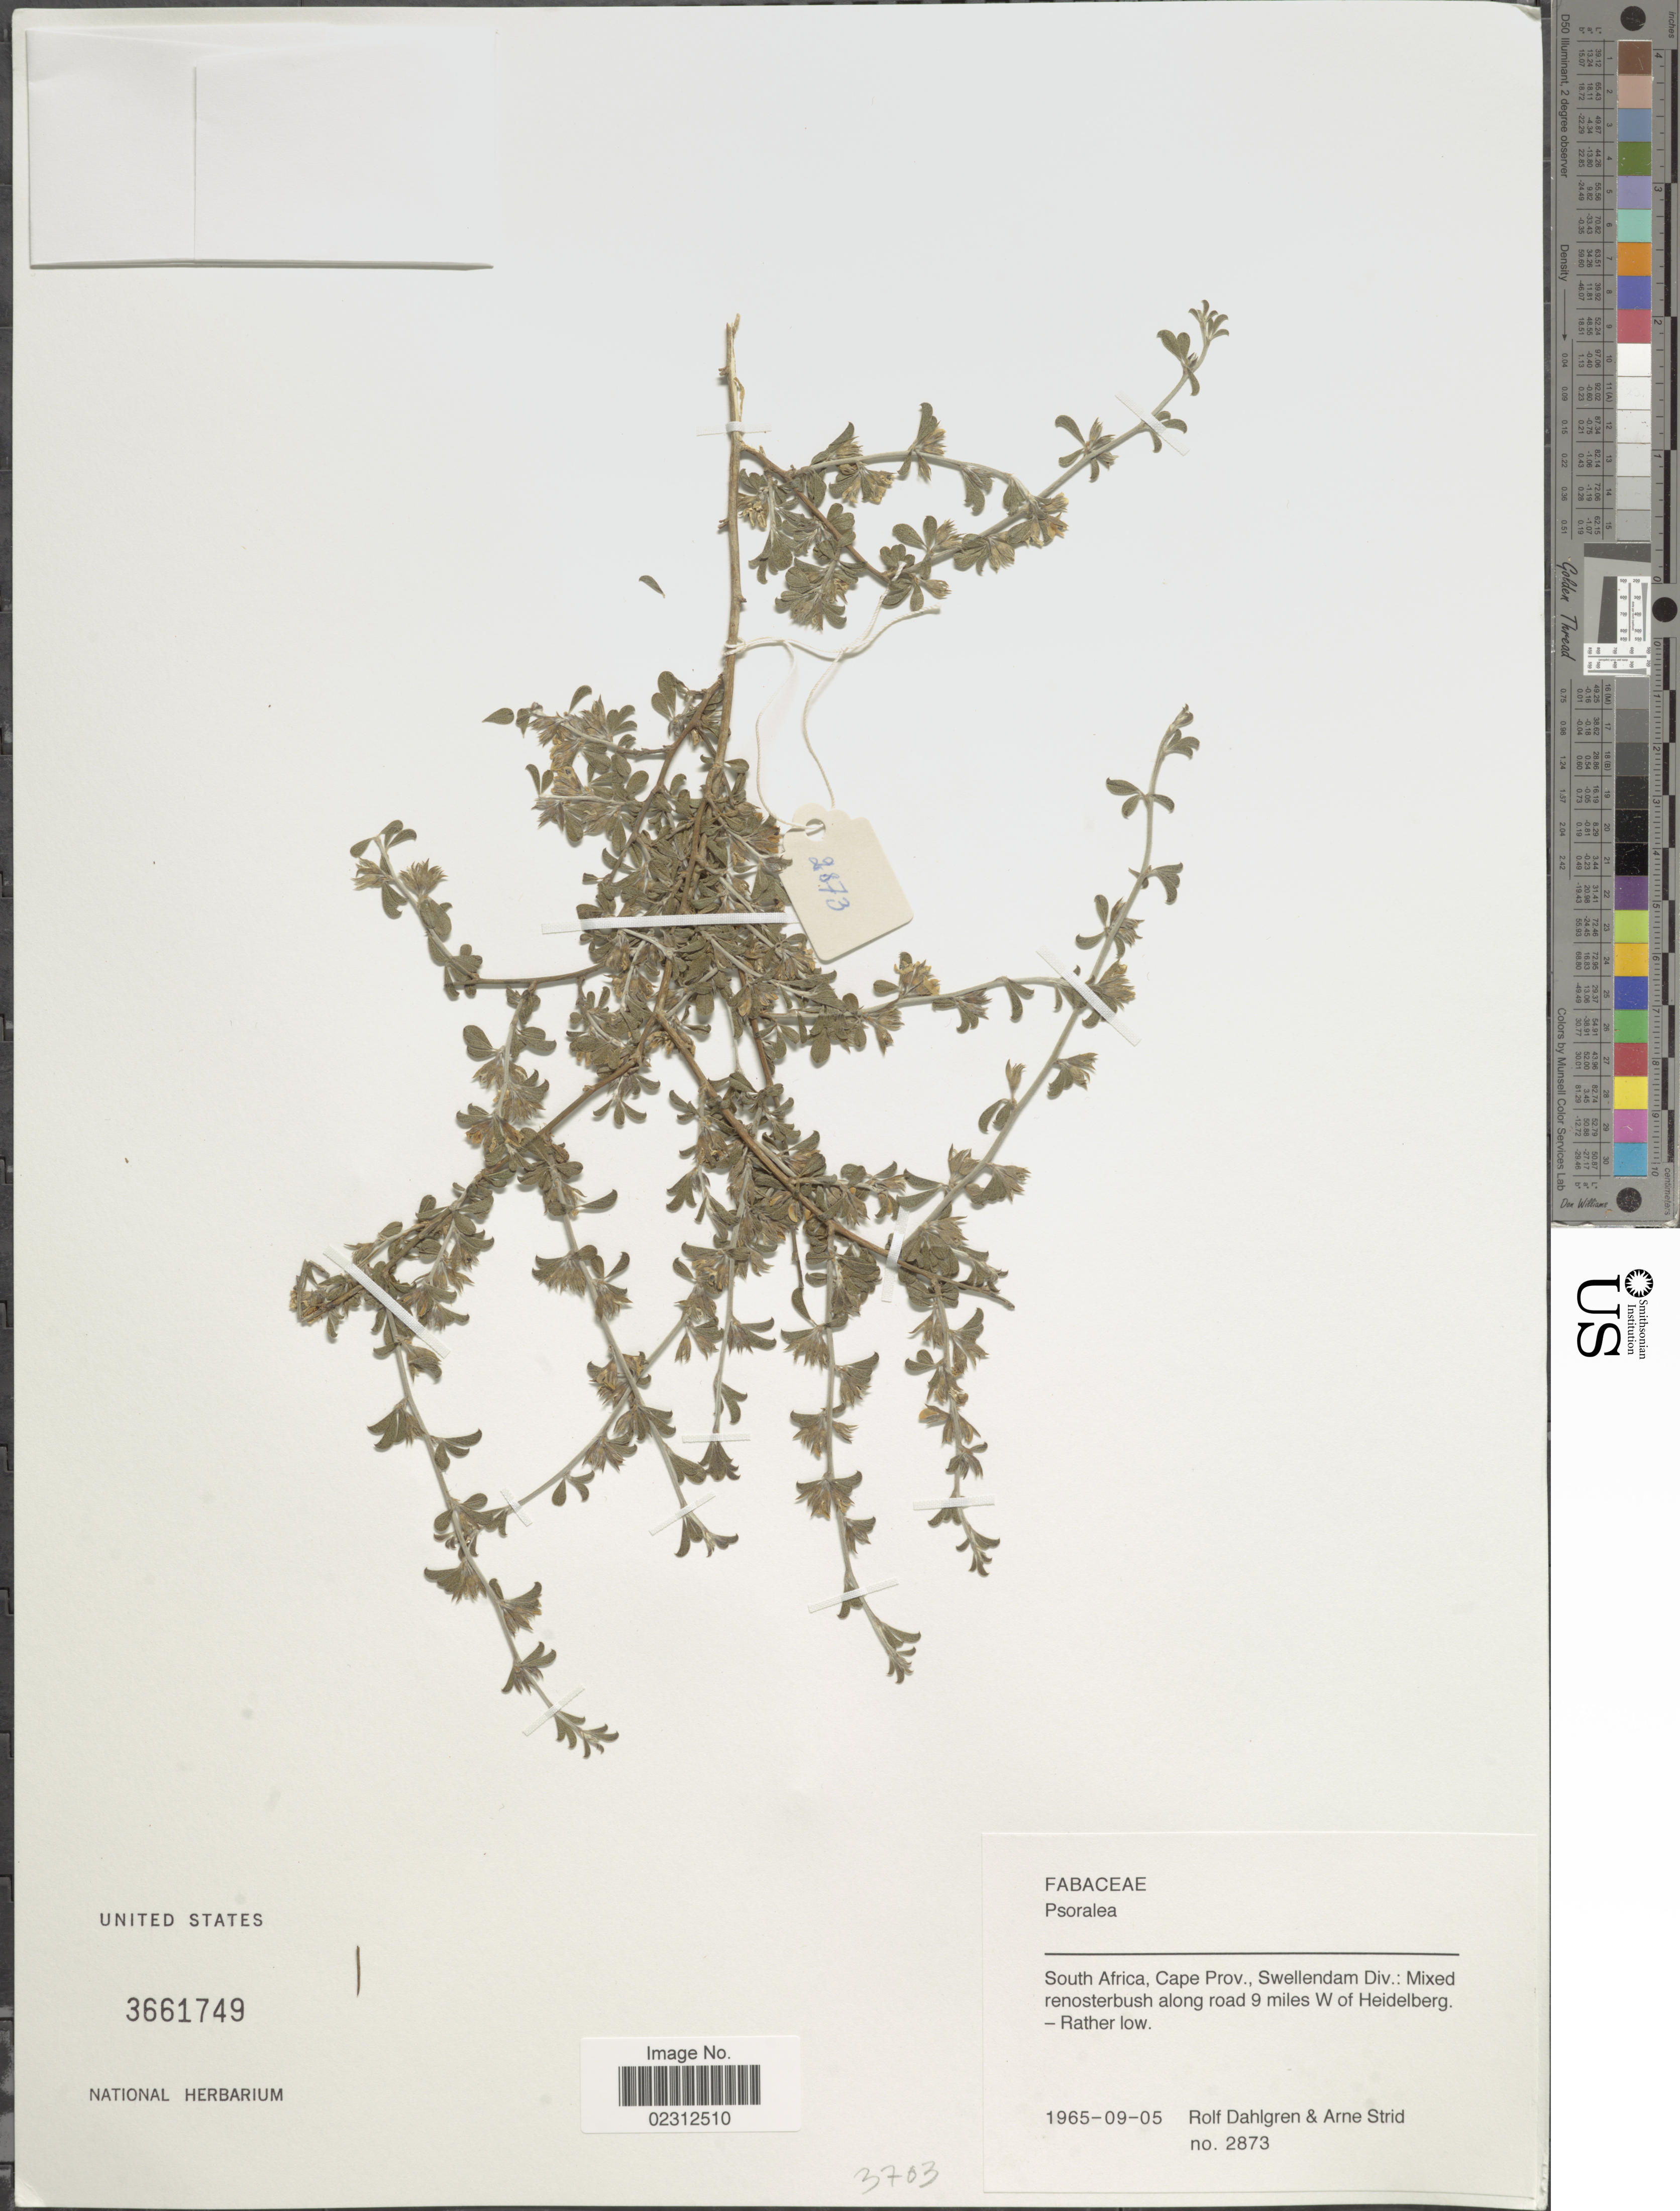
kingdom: Plantae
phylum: Tracheophyta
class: Magnoliopsida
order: Fabales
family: Fabaceae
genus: Psoralea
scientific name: Psoralea sp.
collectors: R. Dahlgren & A. Strid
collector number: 2873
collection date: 1965-09-05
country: South Africa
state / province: Western Cape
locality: Swellendam Div.: Mixed renosterbush along road 9 miles W of Heidelberg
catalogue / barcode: US 3661749